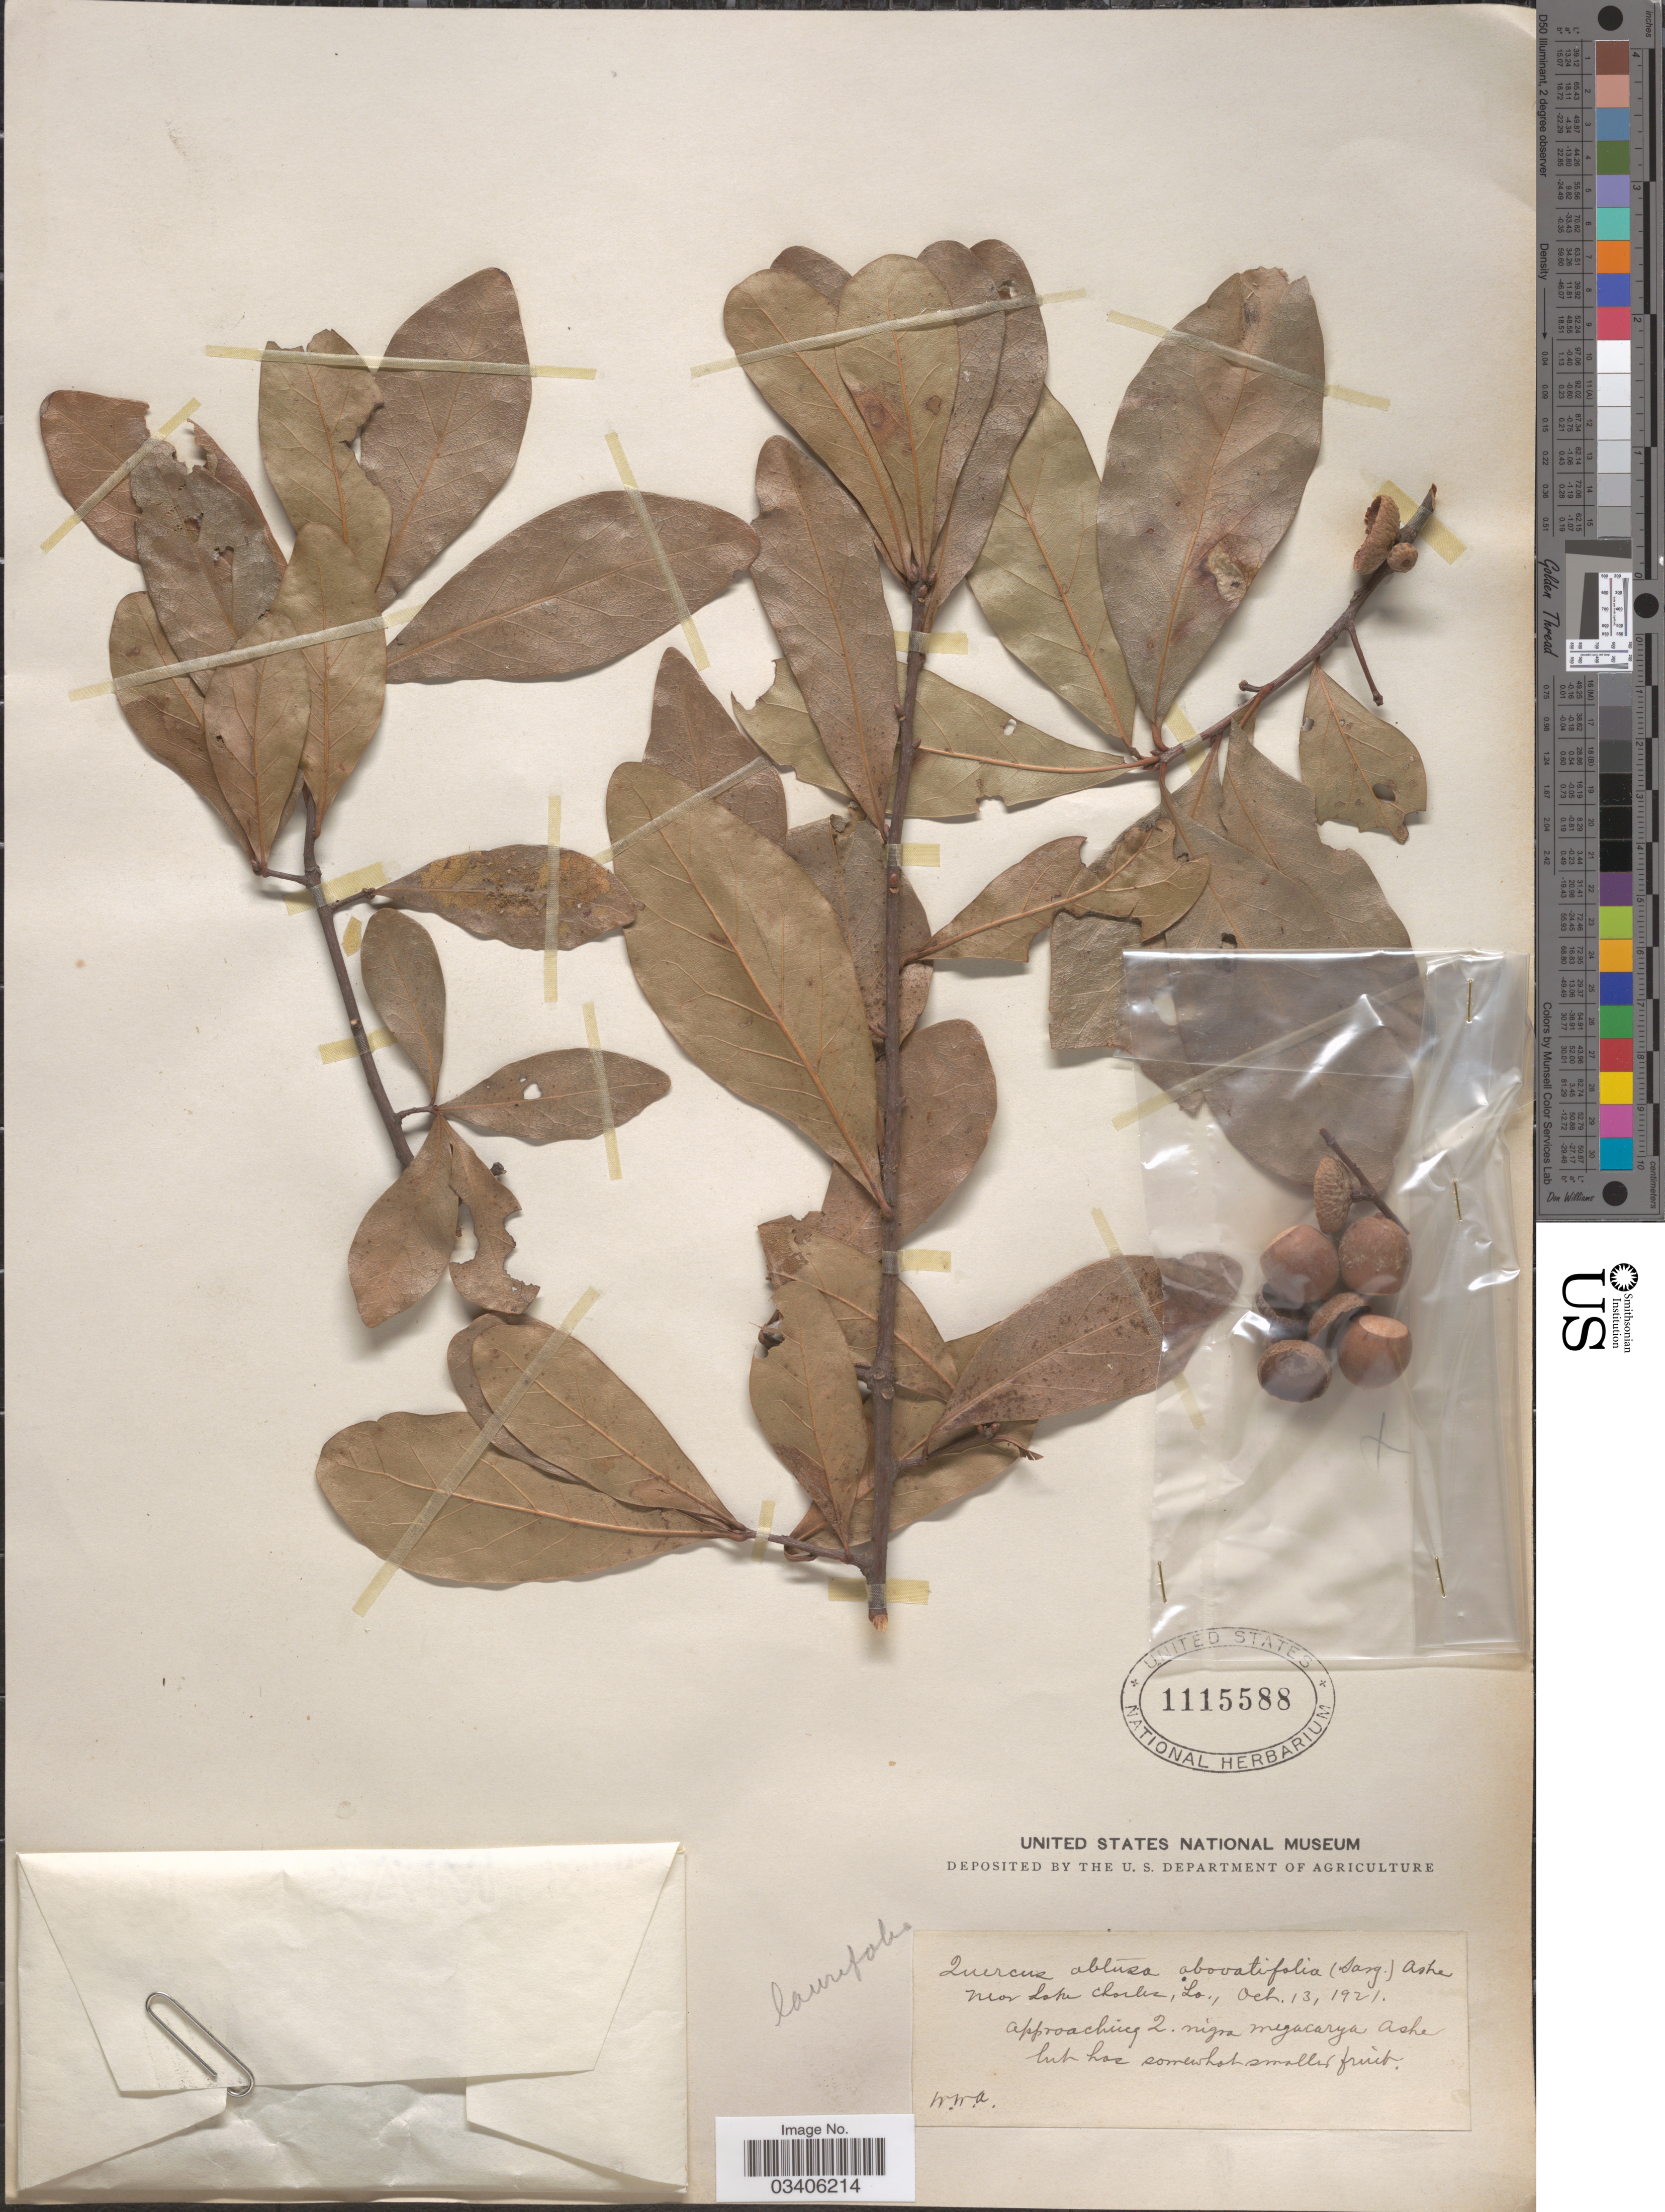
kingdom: Plantae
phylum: Tracheophyta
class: Magnoliopsida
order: Fagales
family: Fagaceae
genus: Quercus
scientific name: Quercus laurifolia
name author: Michx.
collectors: W. W. A.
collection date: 1921-10-13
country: United States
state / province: Louisiana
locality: Near Lake Charles.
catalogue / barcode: US 1115588